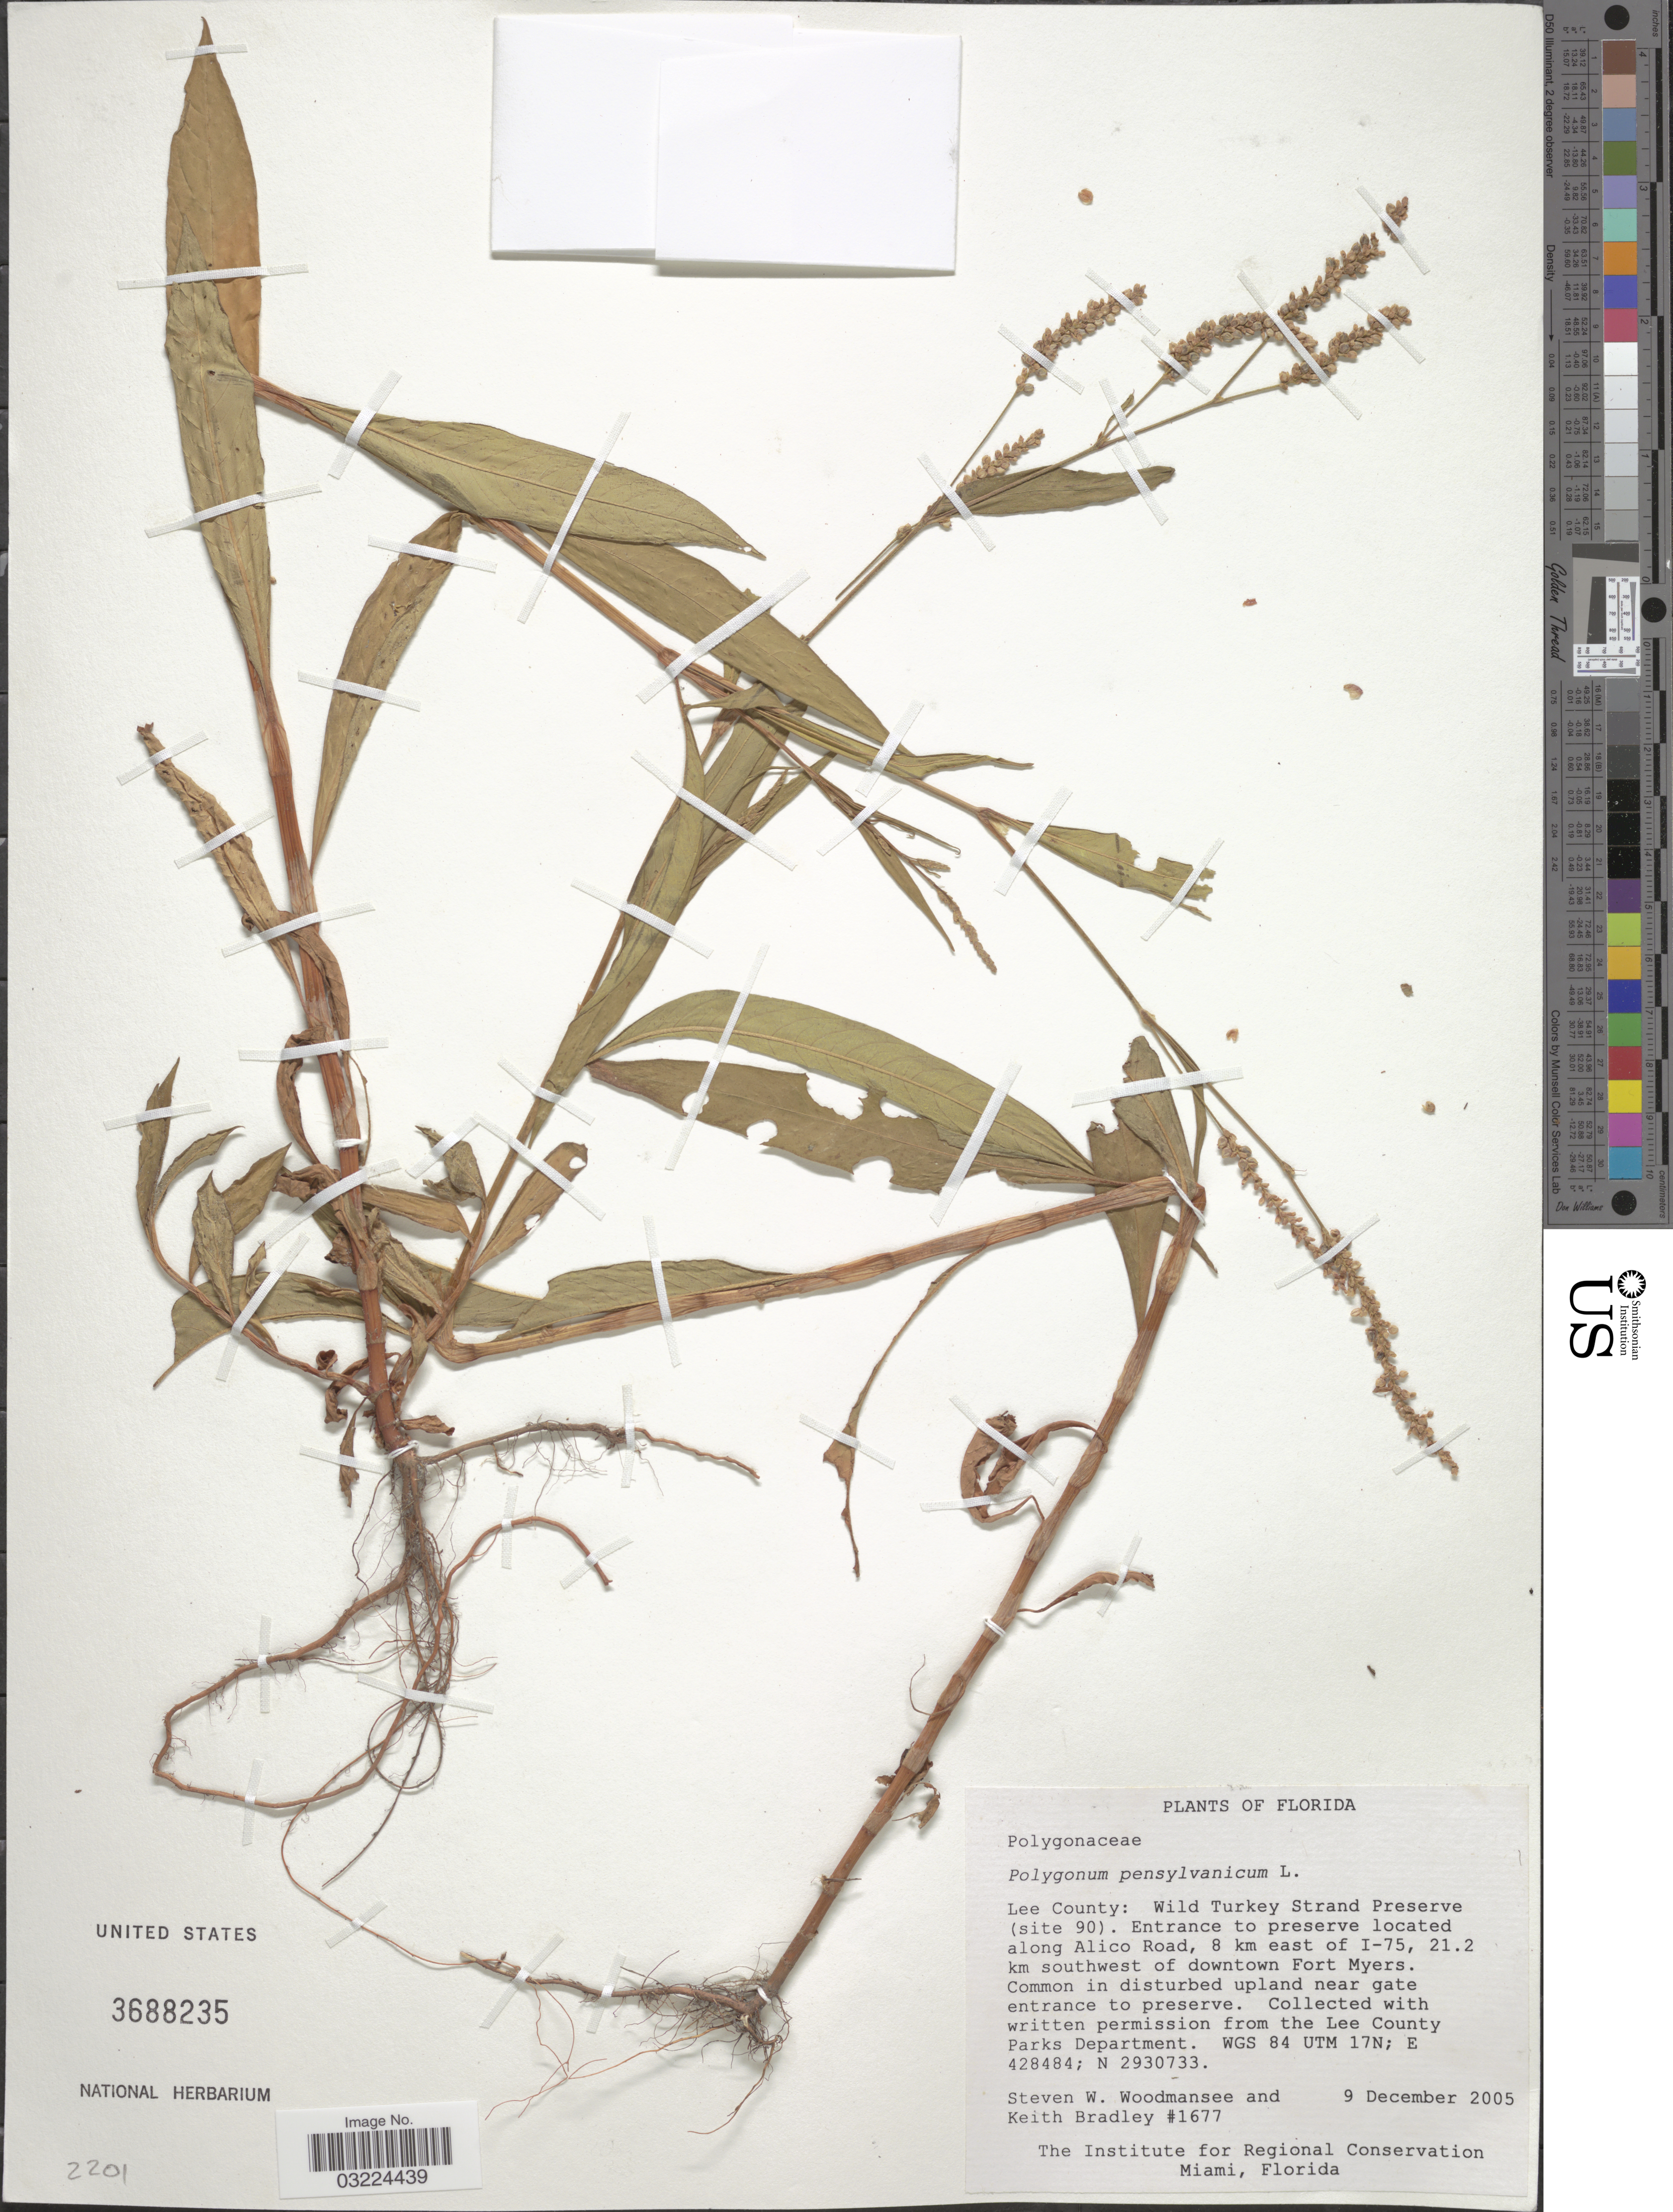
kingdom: Plantae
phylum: Tracheophyta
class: Magnoliopsida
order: Caryophyllales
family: Polygonaceae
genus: Persicaria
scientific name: Persicaria lapathifolia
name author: (L.) Delarbre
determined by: Atha, D. E.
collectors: S. Woodmansee & K. Bradley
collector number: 1677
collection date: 2005-12-09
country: United States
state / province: Florida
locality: Lee County: Wild Turkey Strand Preserve (site 90). Entrance to preserve located along Alico Road, 8 km east of I-75, 21.2 km southwest of downtown Fort Myers.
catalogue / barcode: US 3688235